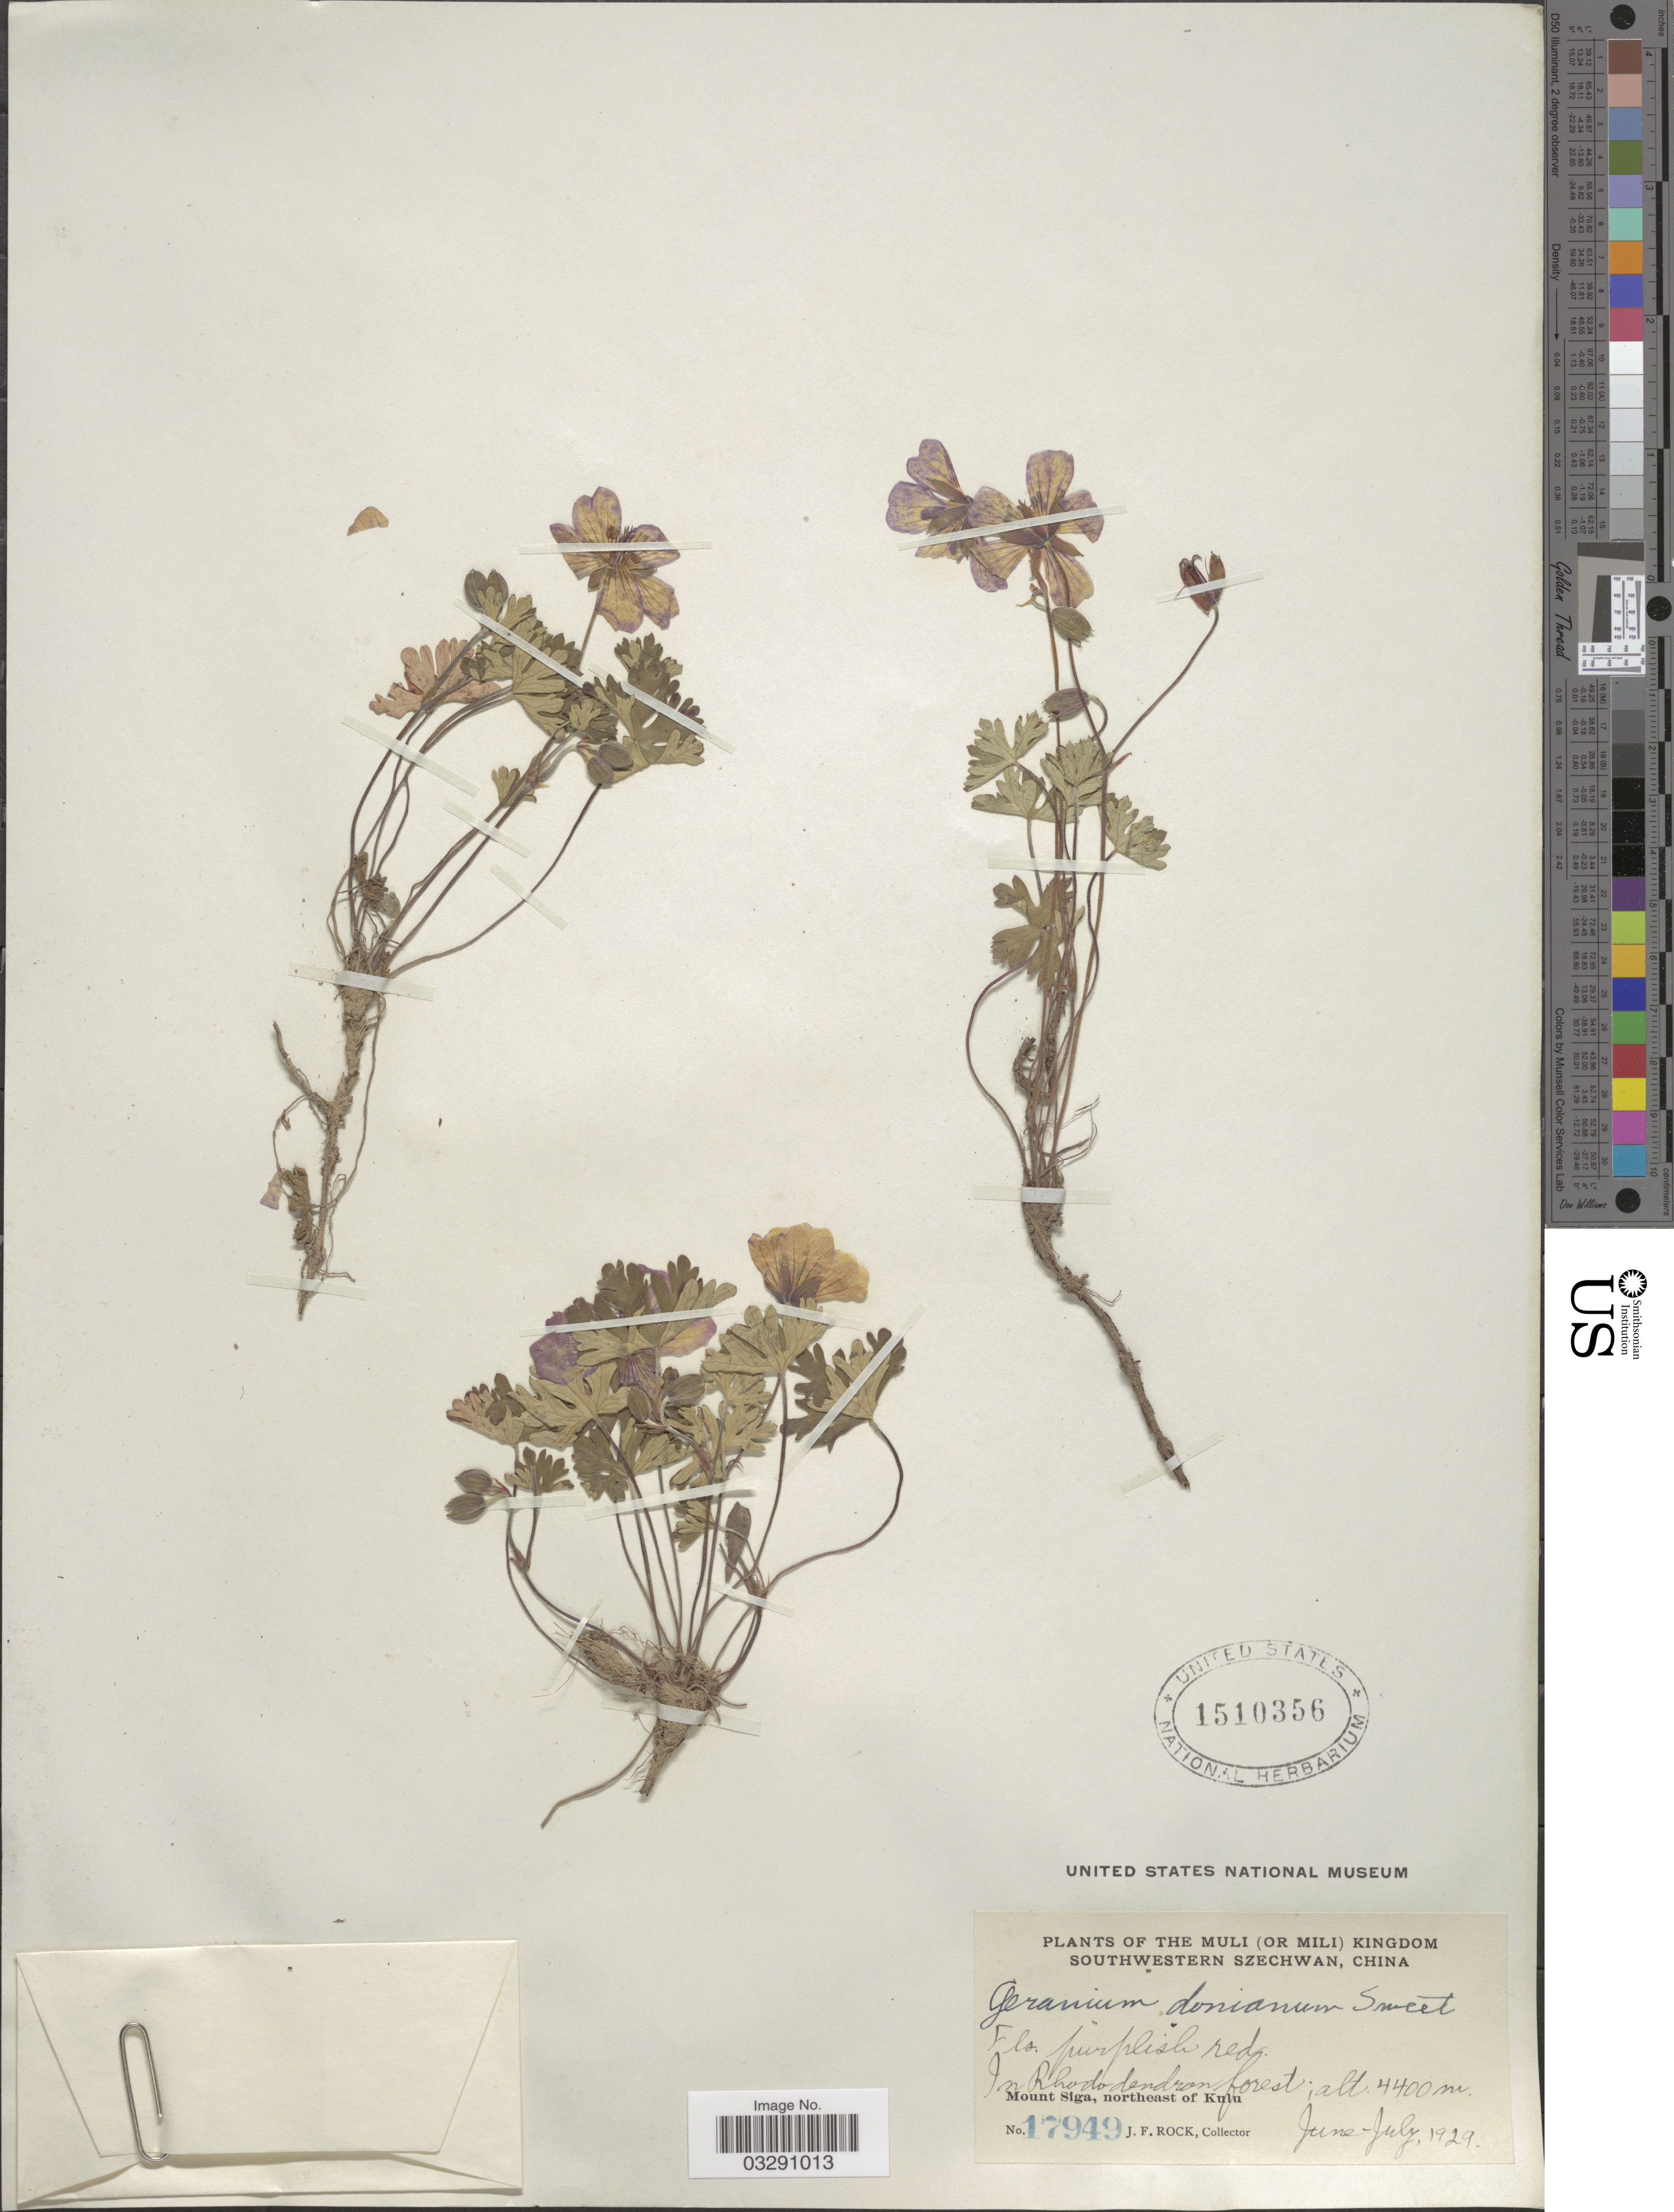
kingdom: Plantae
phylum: Tracheophyta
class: Magnoliopsida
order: Geraniales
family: Geraniaceae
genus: Geranium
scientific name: Geranium donianum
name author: Sweet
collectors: J. Rock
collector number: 17949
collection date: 1929-06/1929-07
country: China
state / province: Sichuan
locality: Muli (or Mili) Kingdom. Southwestern Szechwan. In Rhododendron forest. Mount Siga, northeast of Kulu.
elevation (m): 4400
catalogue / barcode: US 1510356